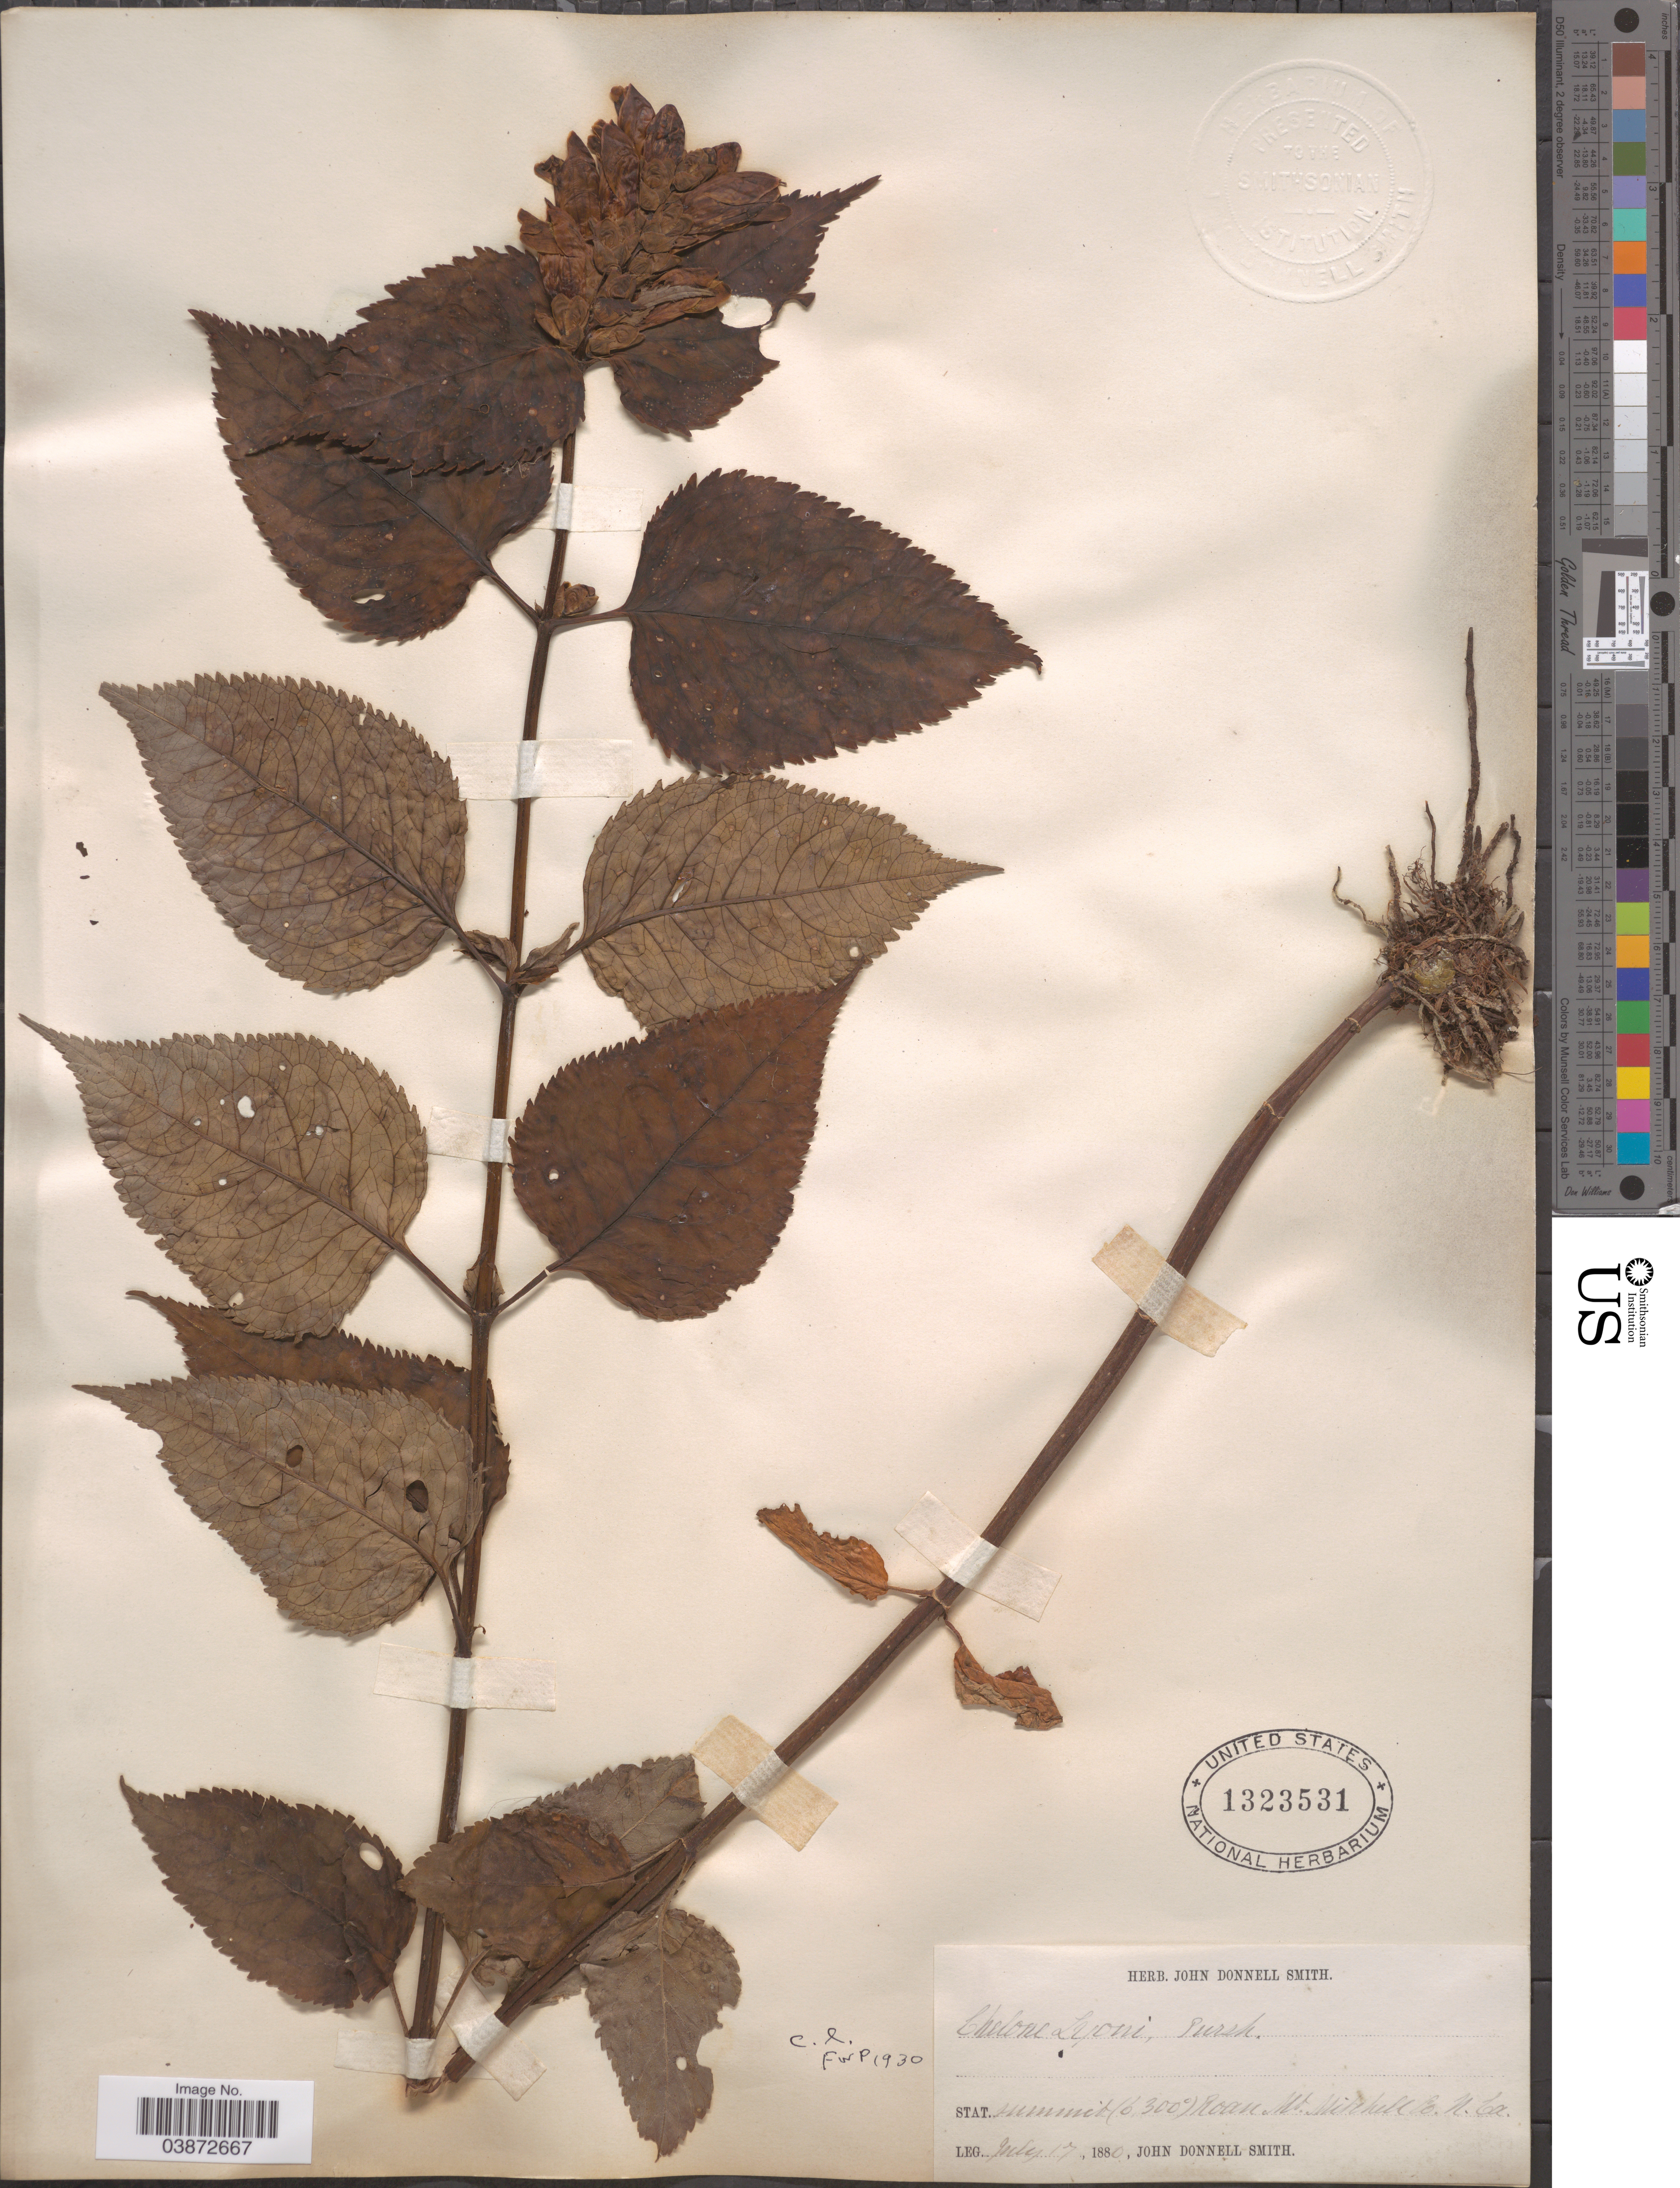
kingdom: Plantae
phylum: Tracheophyta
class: Magnoliopsida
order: Lamiales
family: Plantaginaceae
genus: Chelone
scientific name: Chelone lyonii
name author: Pursh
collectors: J. Donnell Smith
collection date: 1880-07-17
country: United States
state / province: North Carolina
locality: Stat. summit (6300°) Roan Mt. Mitchell Co.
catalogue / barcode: US 1323531